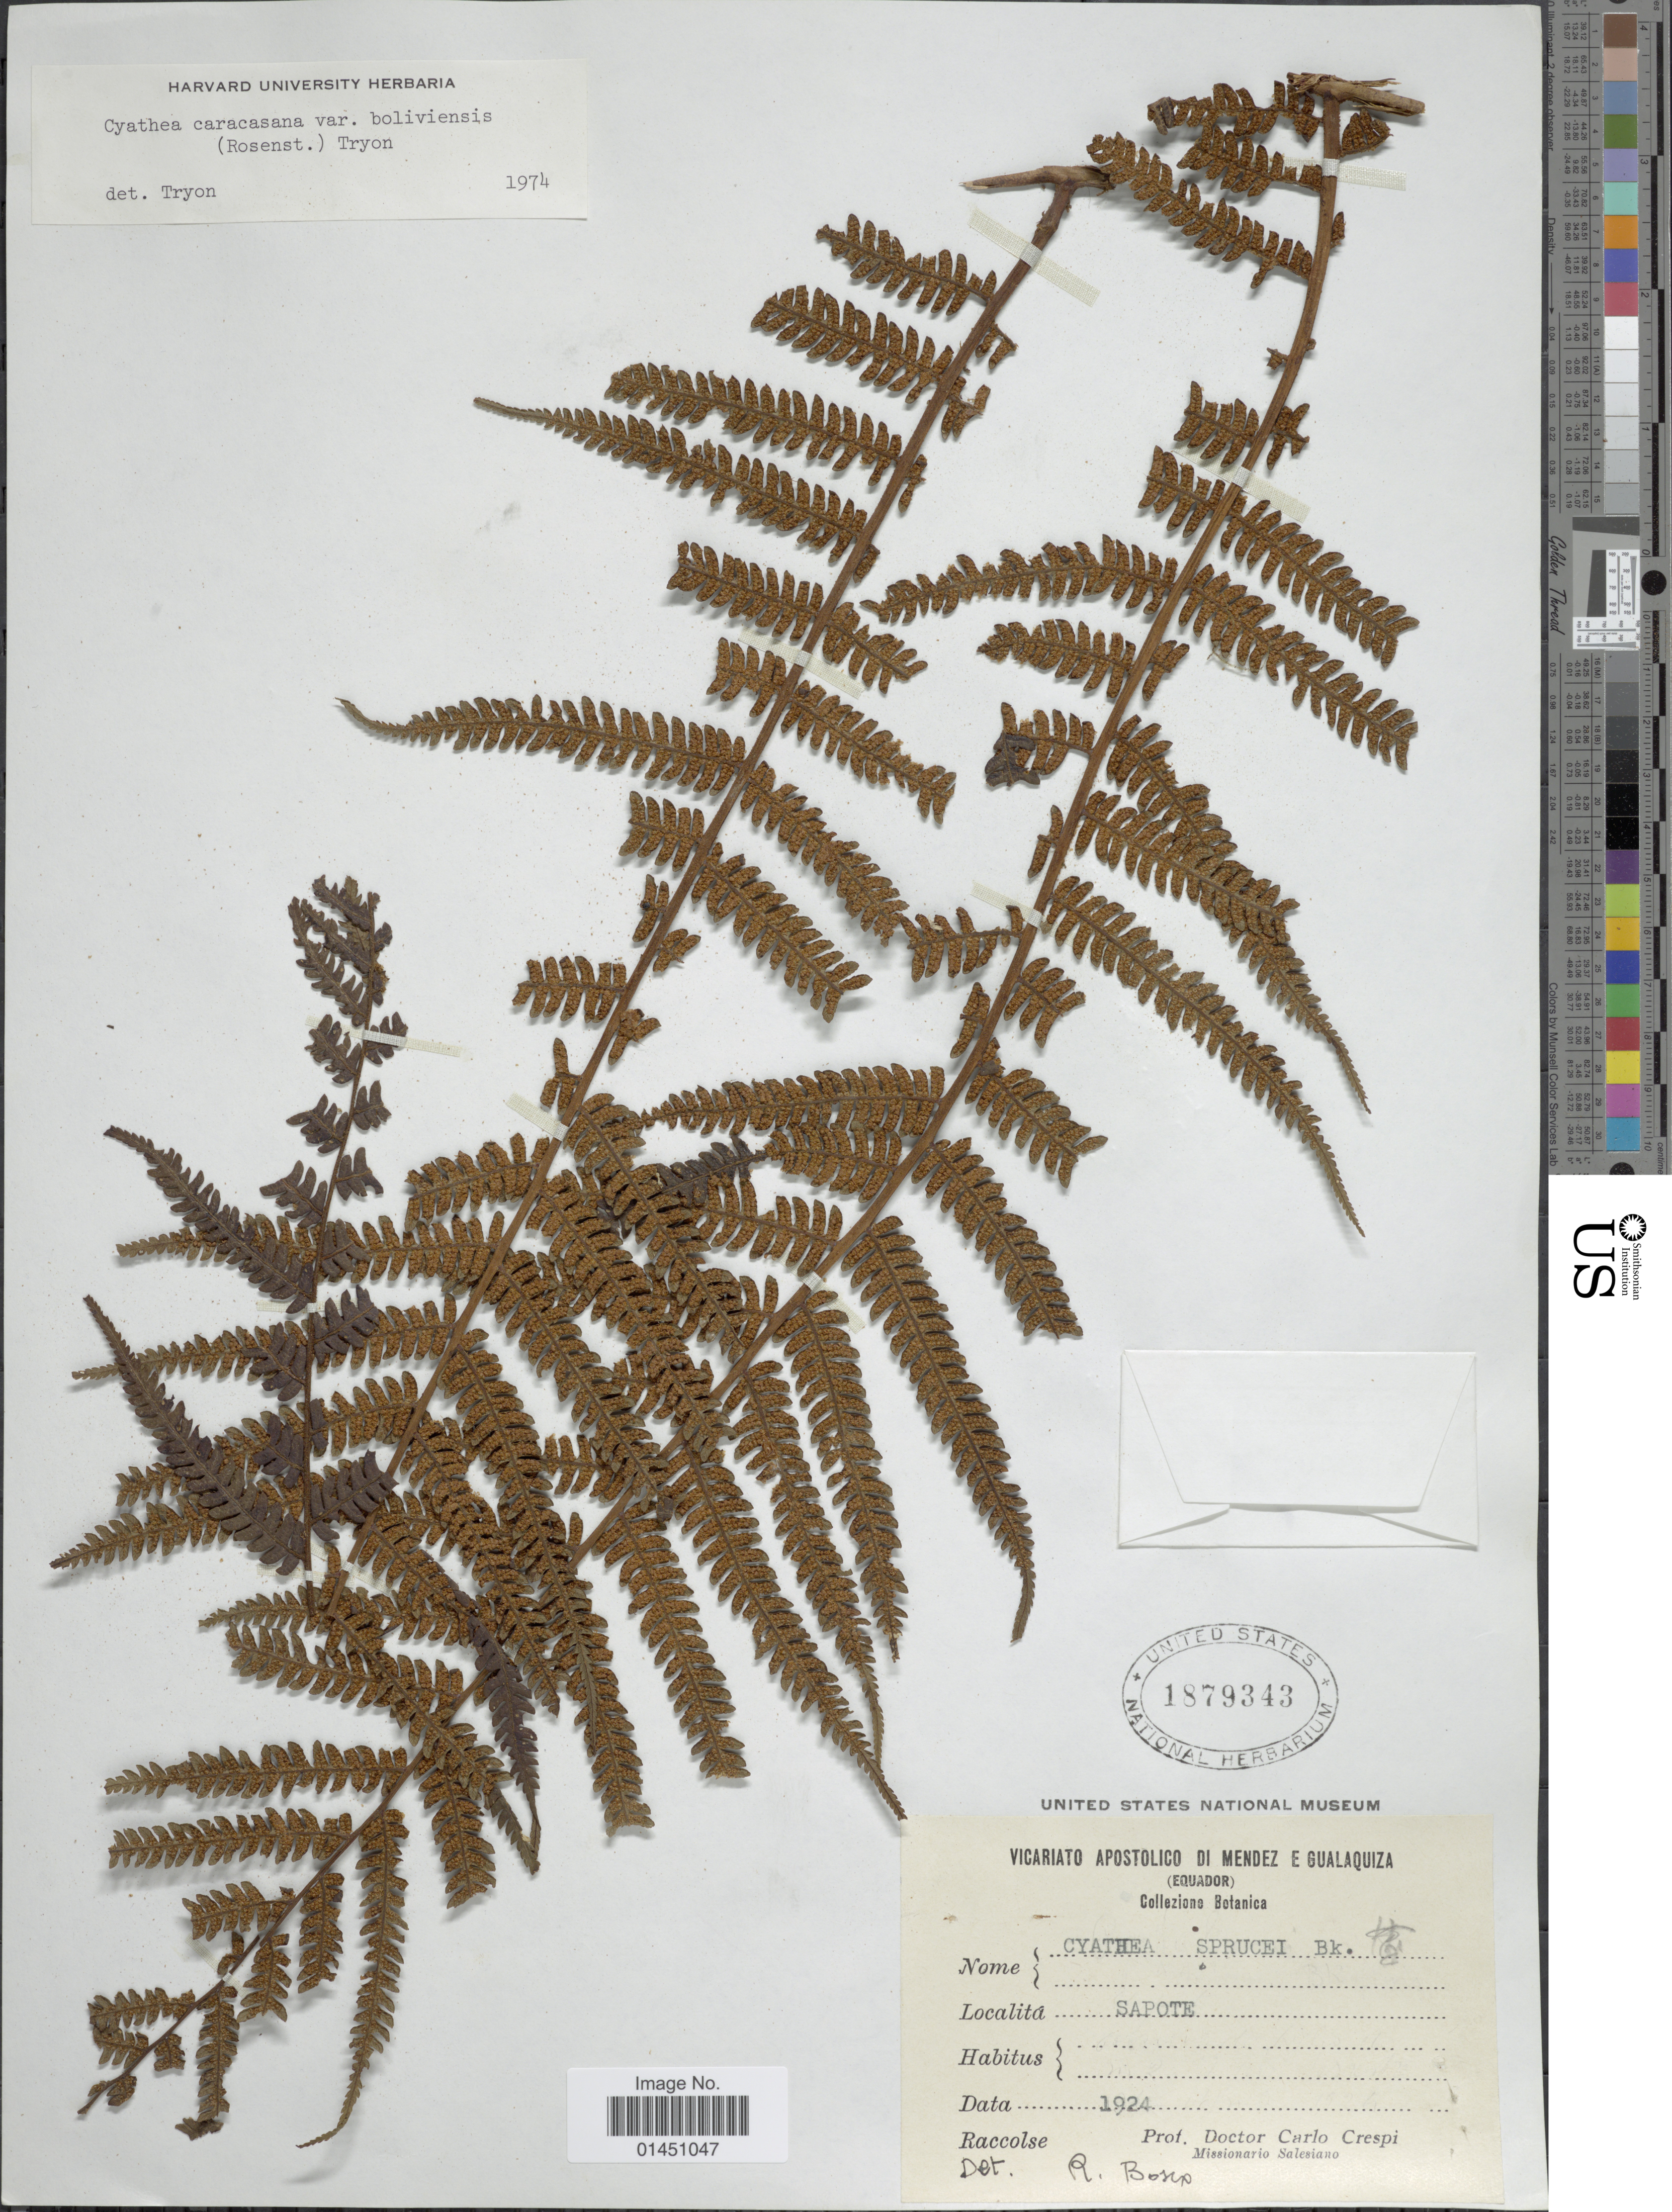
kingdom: Plantae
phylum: Tracheophyta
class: Polypodiopsida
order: Cyatheales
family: Cyatheaceae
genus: Cyathea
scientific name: Cyathea caracasana var. boliviensis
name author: (Rosenst.) R.M. Tryon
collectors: C. Crespi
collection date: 1924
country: Ecuador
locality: Sapote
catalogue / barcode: US 1879343